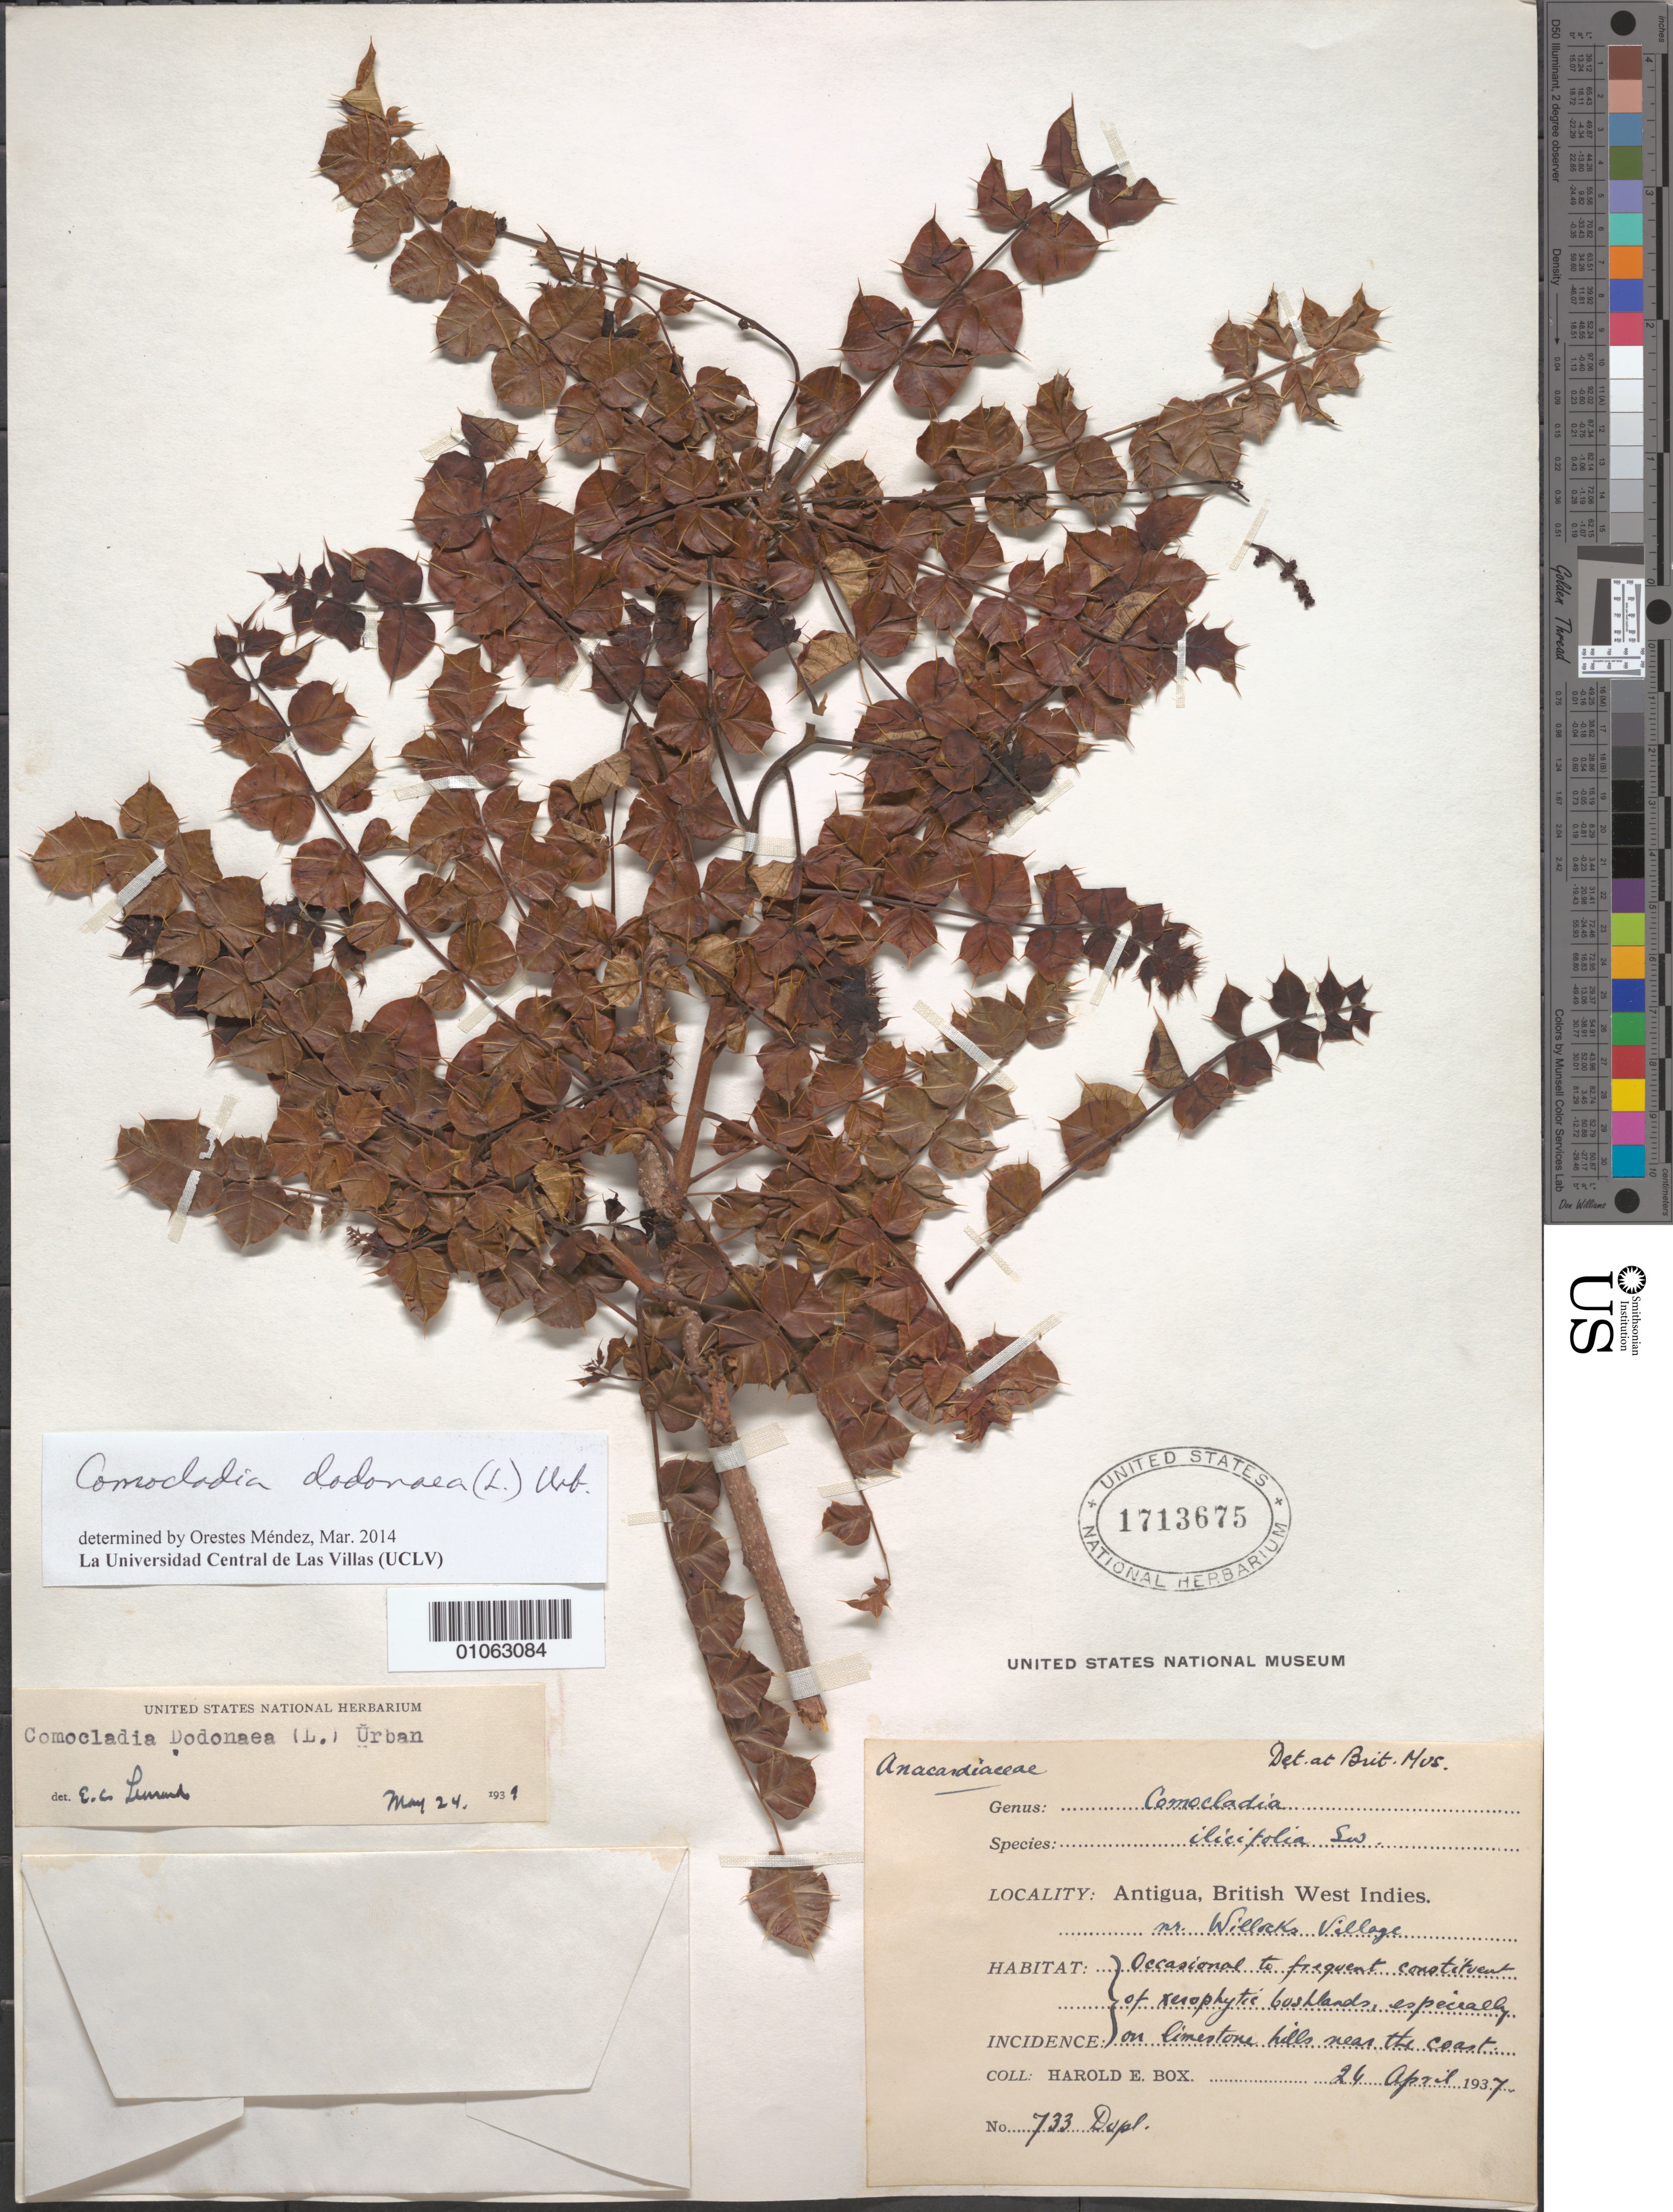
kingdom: Plantae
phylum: Tracheophyta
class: Magnoliopsida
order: Sapindales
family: Anacardiaceae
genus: Comocladia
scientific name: Comocladia dodonaea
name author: (L.) Urb.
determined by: Méndez, Orestes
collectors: H. E. Box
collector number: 733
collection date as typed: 24 Apr 1937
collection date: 1937-04-24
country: Antigua and Barbuda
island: Antigua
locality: xerophytic, especially on limestone hills near the coast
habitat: Occasional to frequent constituent of xerophytic bushlands, especially on limestone hills near the coast.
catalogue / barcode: US 1713675